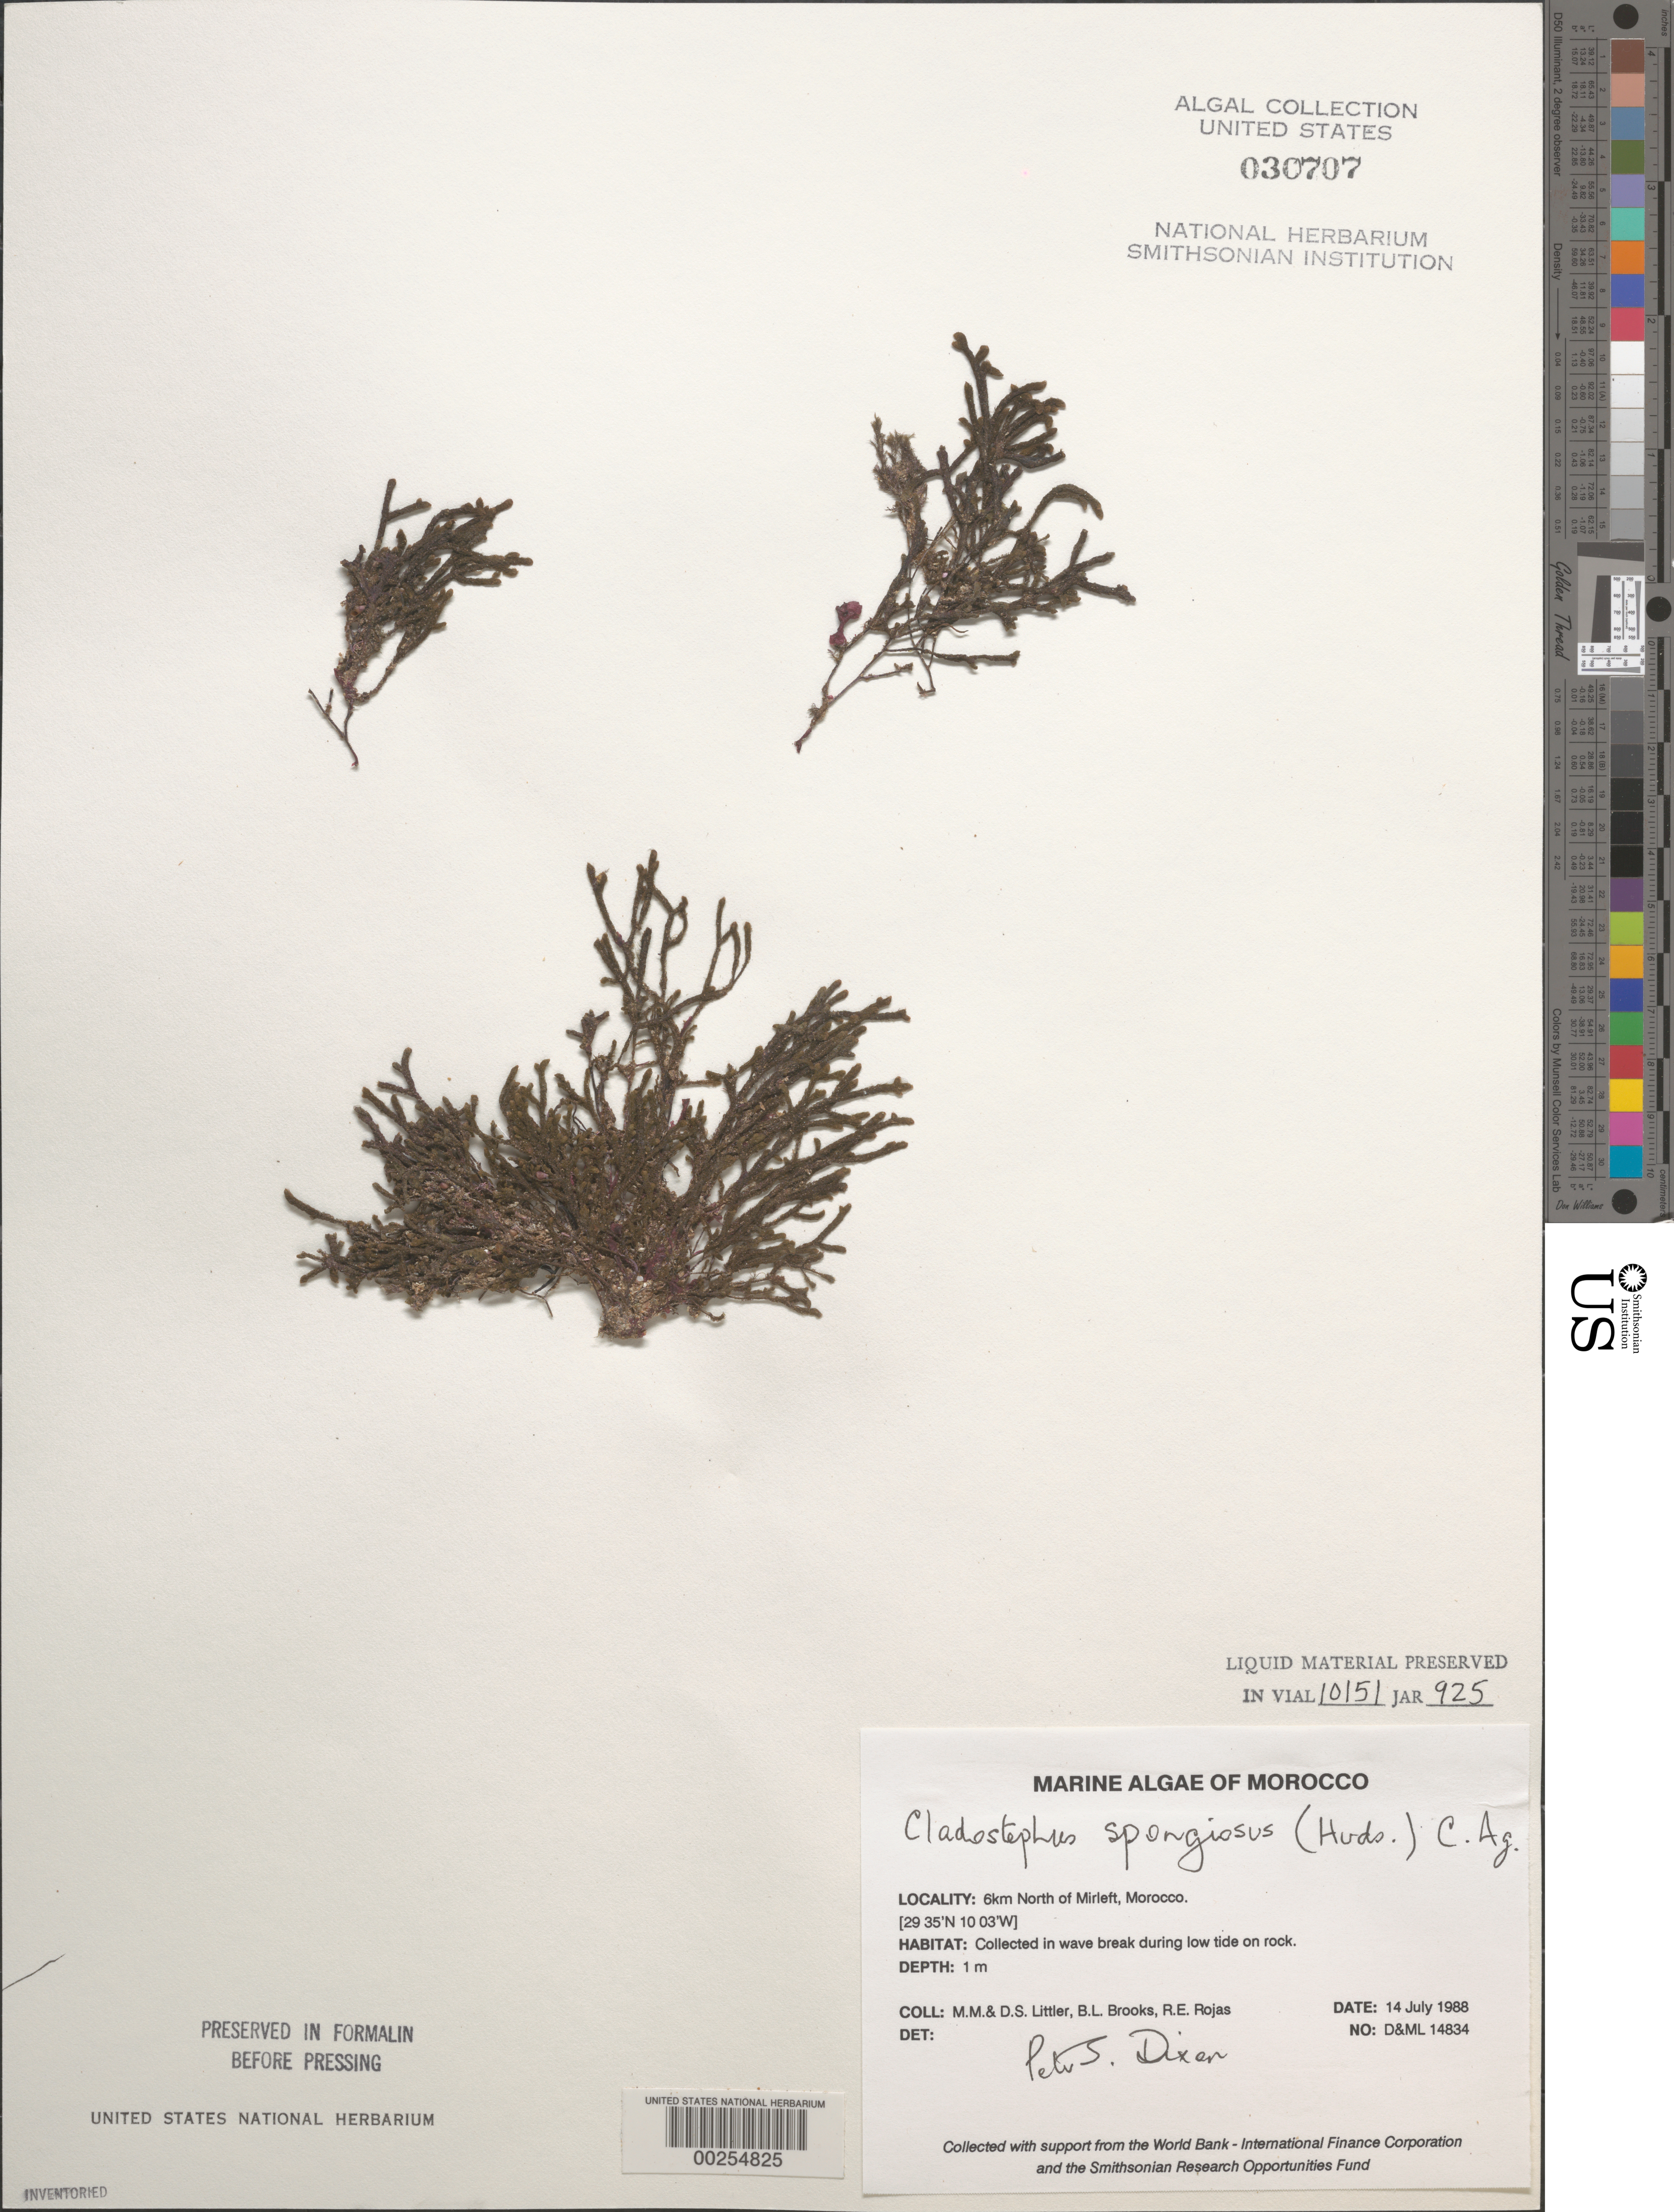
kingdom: Chromista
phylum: Ochrophyta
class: Phaeophyceae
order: Sphacelariales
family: Cladostephaceae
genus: Cladostephus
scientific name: Cladostephus spongiosus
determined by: Dixon, P. S.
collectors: M. M. Littler, D. S. Littler, B. Brooks & R. Rojas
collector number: D&ML 14834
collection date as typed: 14 Jul 1988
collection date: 1988-07-14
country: Morocco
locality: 6 km north of Mirleft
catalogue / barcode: US 30707